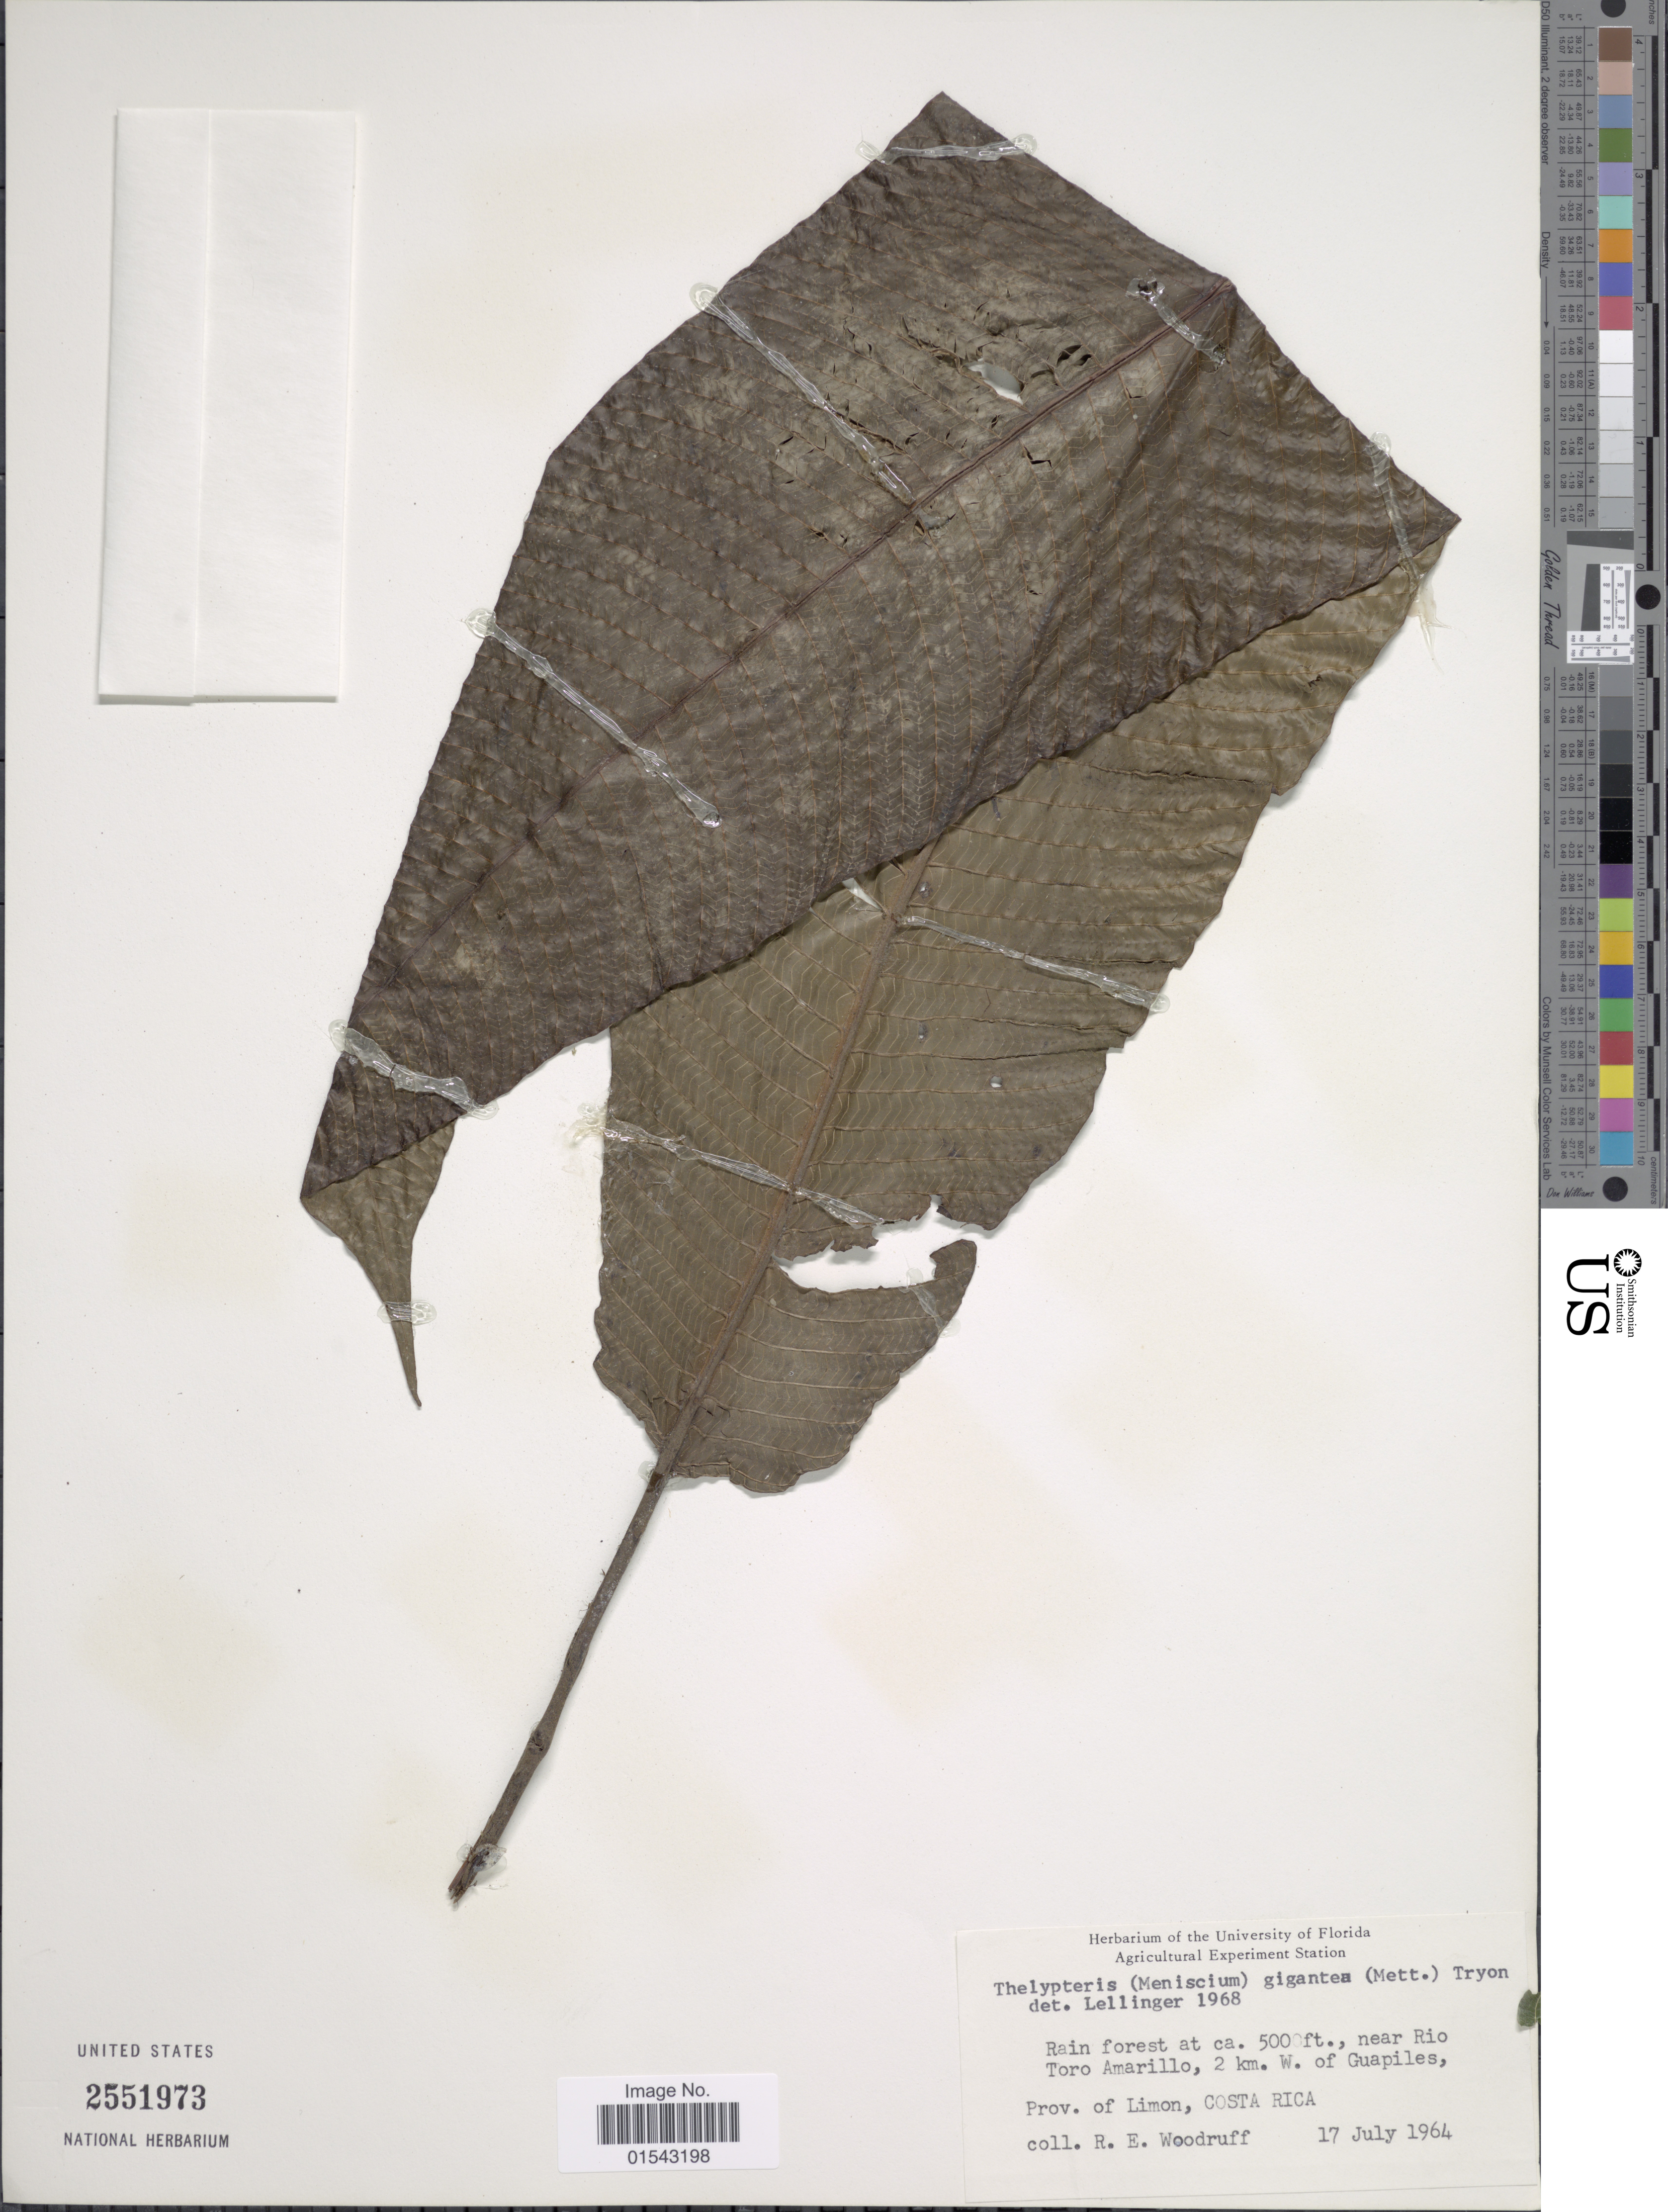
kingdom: Plantae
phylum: Tracheophyta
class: Polypodiopsida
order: Polypodiales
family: Thelypteridaceae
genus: Meniscium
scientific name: Meniscium giganteum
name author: Mett.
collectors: R. Woodruff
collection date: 1964-07-17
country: Costa Rica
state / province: Limón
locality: Prov. of Limon, Costa Rica, near Rio Toro Amarillo, 2 km. w. of Guapiles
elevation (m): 1524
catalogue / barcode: US 2551973